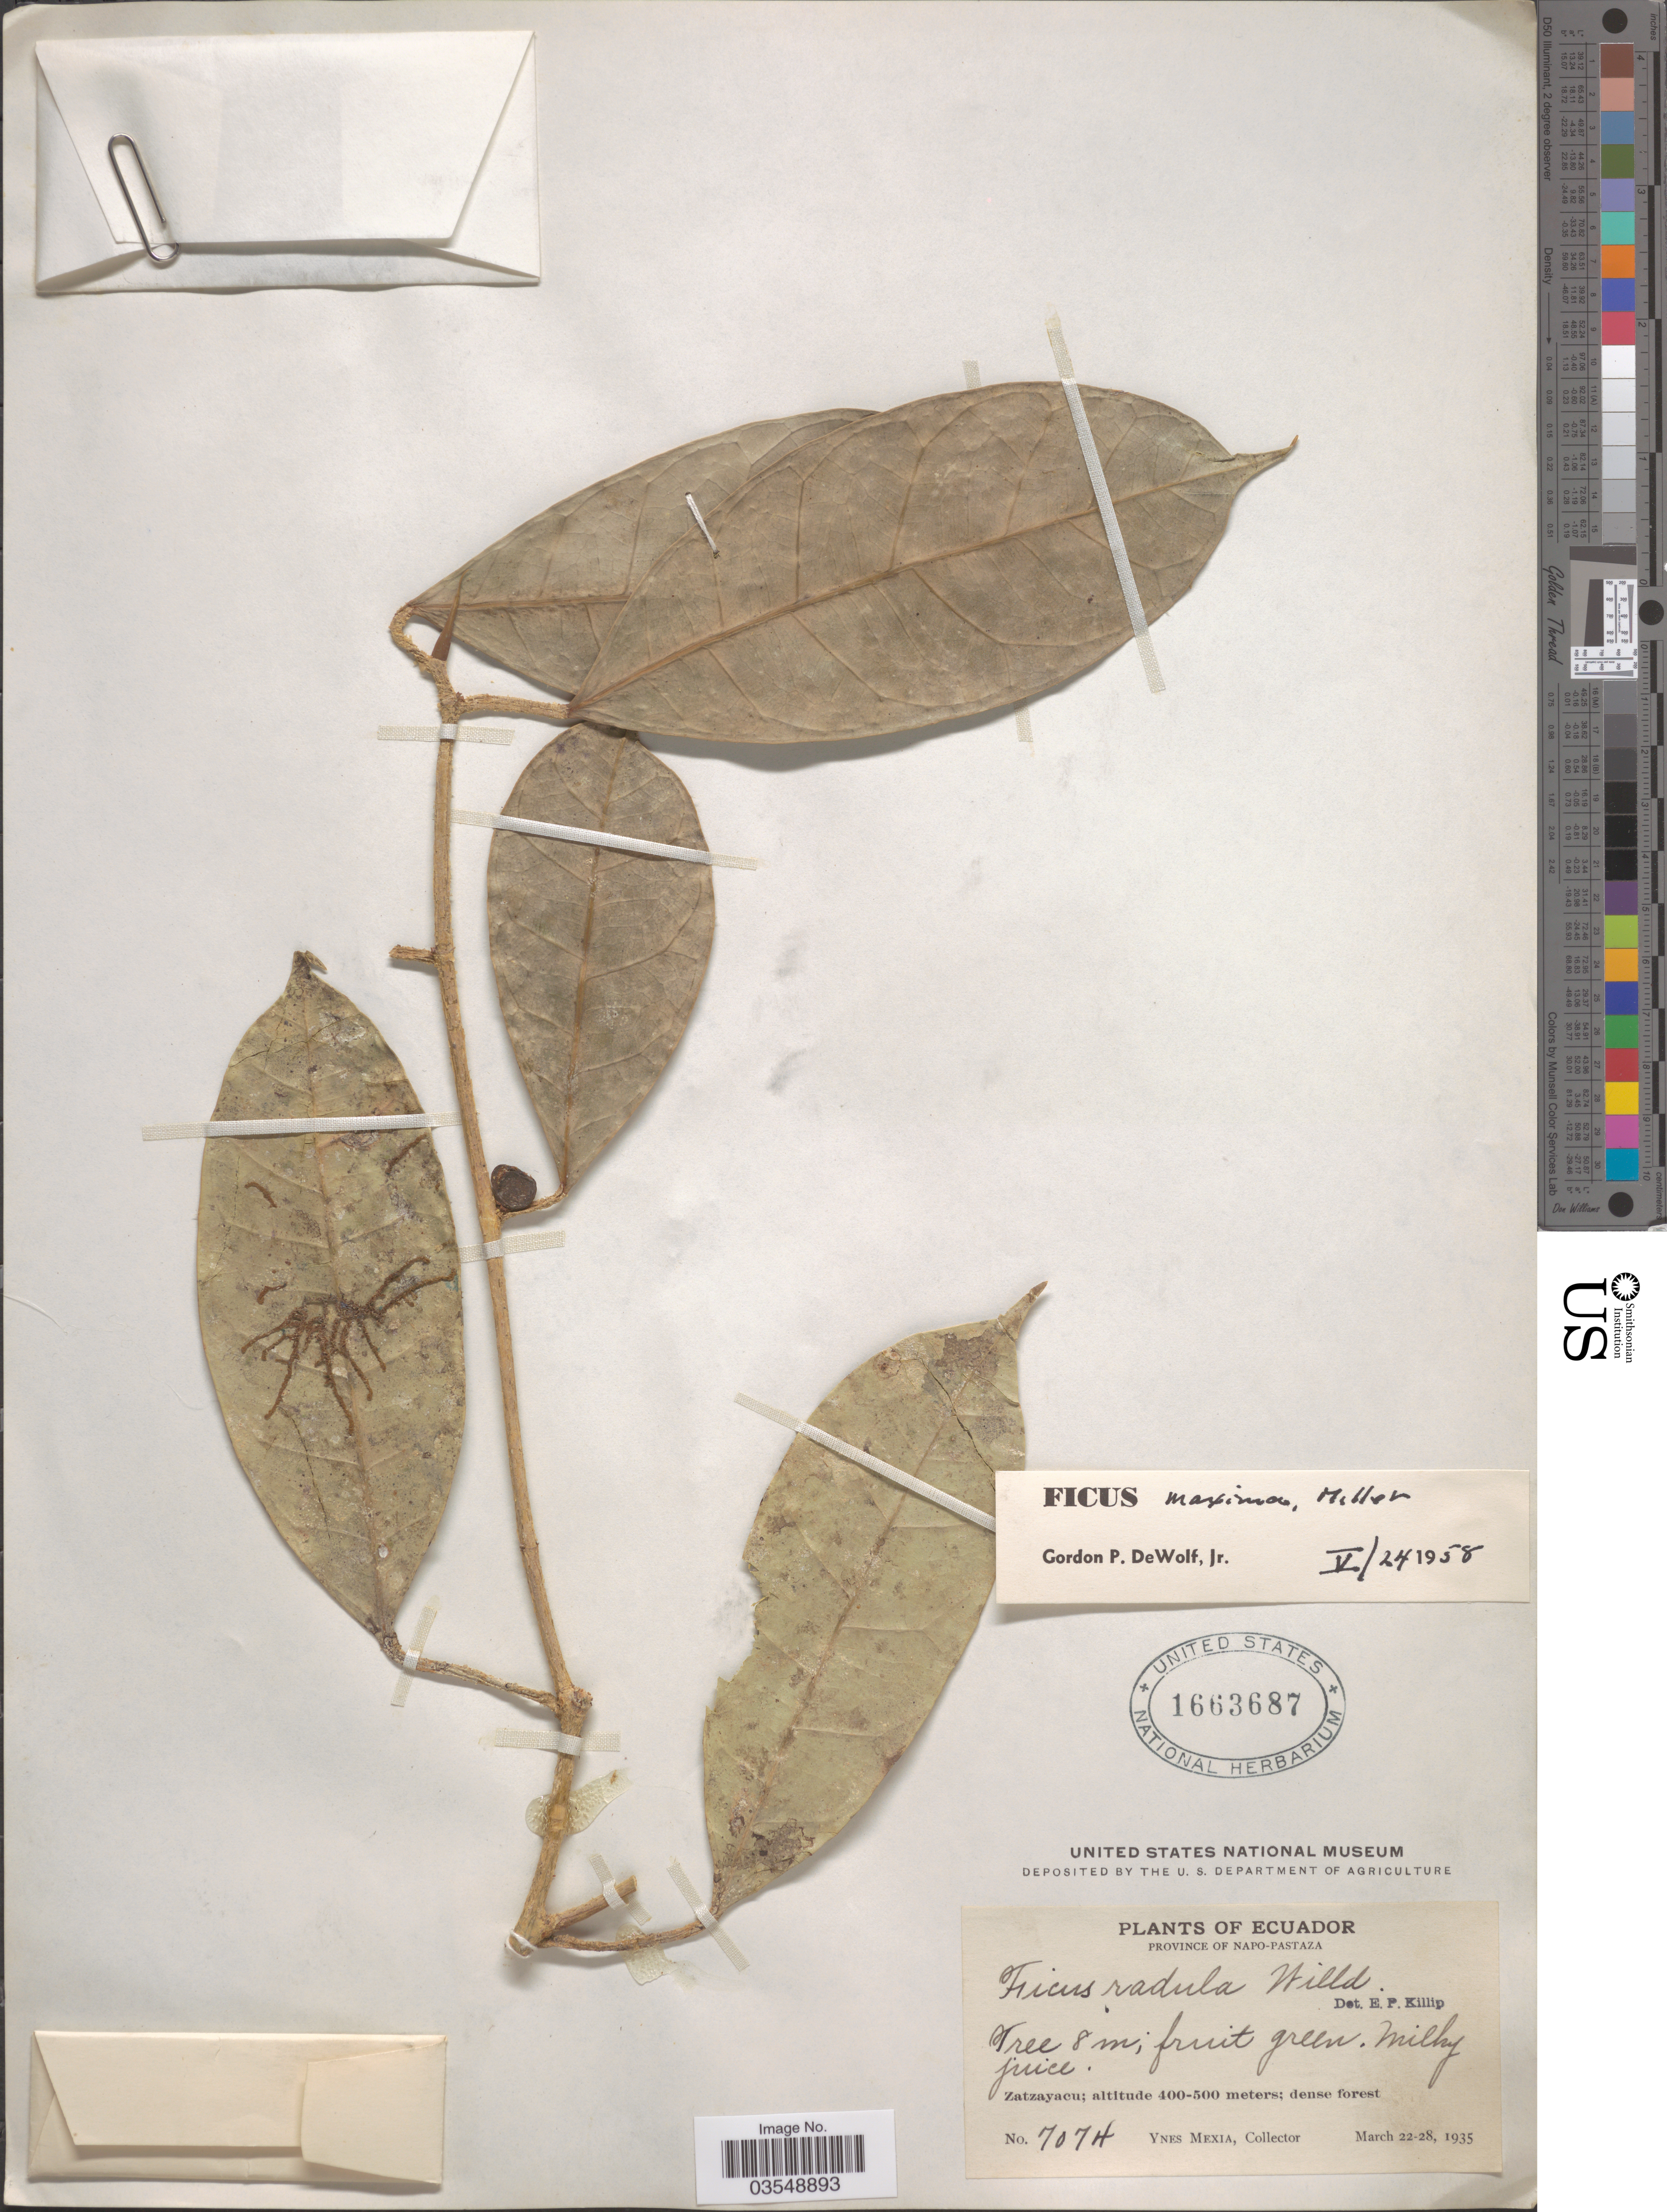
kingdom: Plantae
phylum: Tracheophyta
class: Magnoliopsida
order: Rosales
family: Moraceae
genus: Ficus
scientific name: Ficus radula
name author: Humb. & Bonpl. ex Willd.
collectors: Y. Mexia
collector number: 7074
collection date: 1935-03-22/1935-03-28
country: Ecuador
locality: Province of Napo-Pastaza. Zatzayacu.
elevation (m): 400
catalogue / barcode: US 1663687